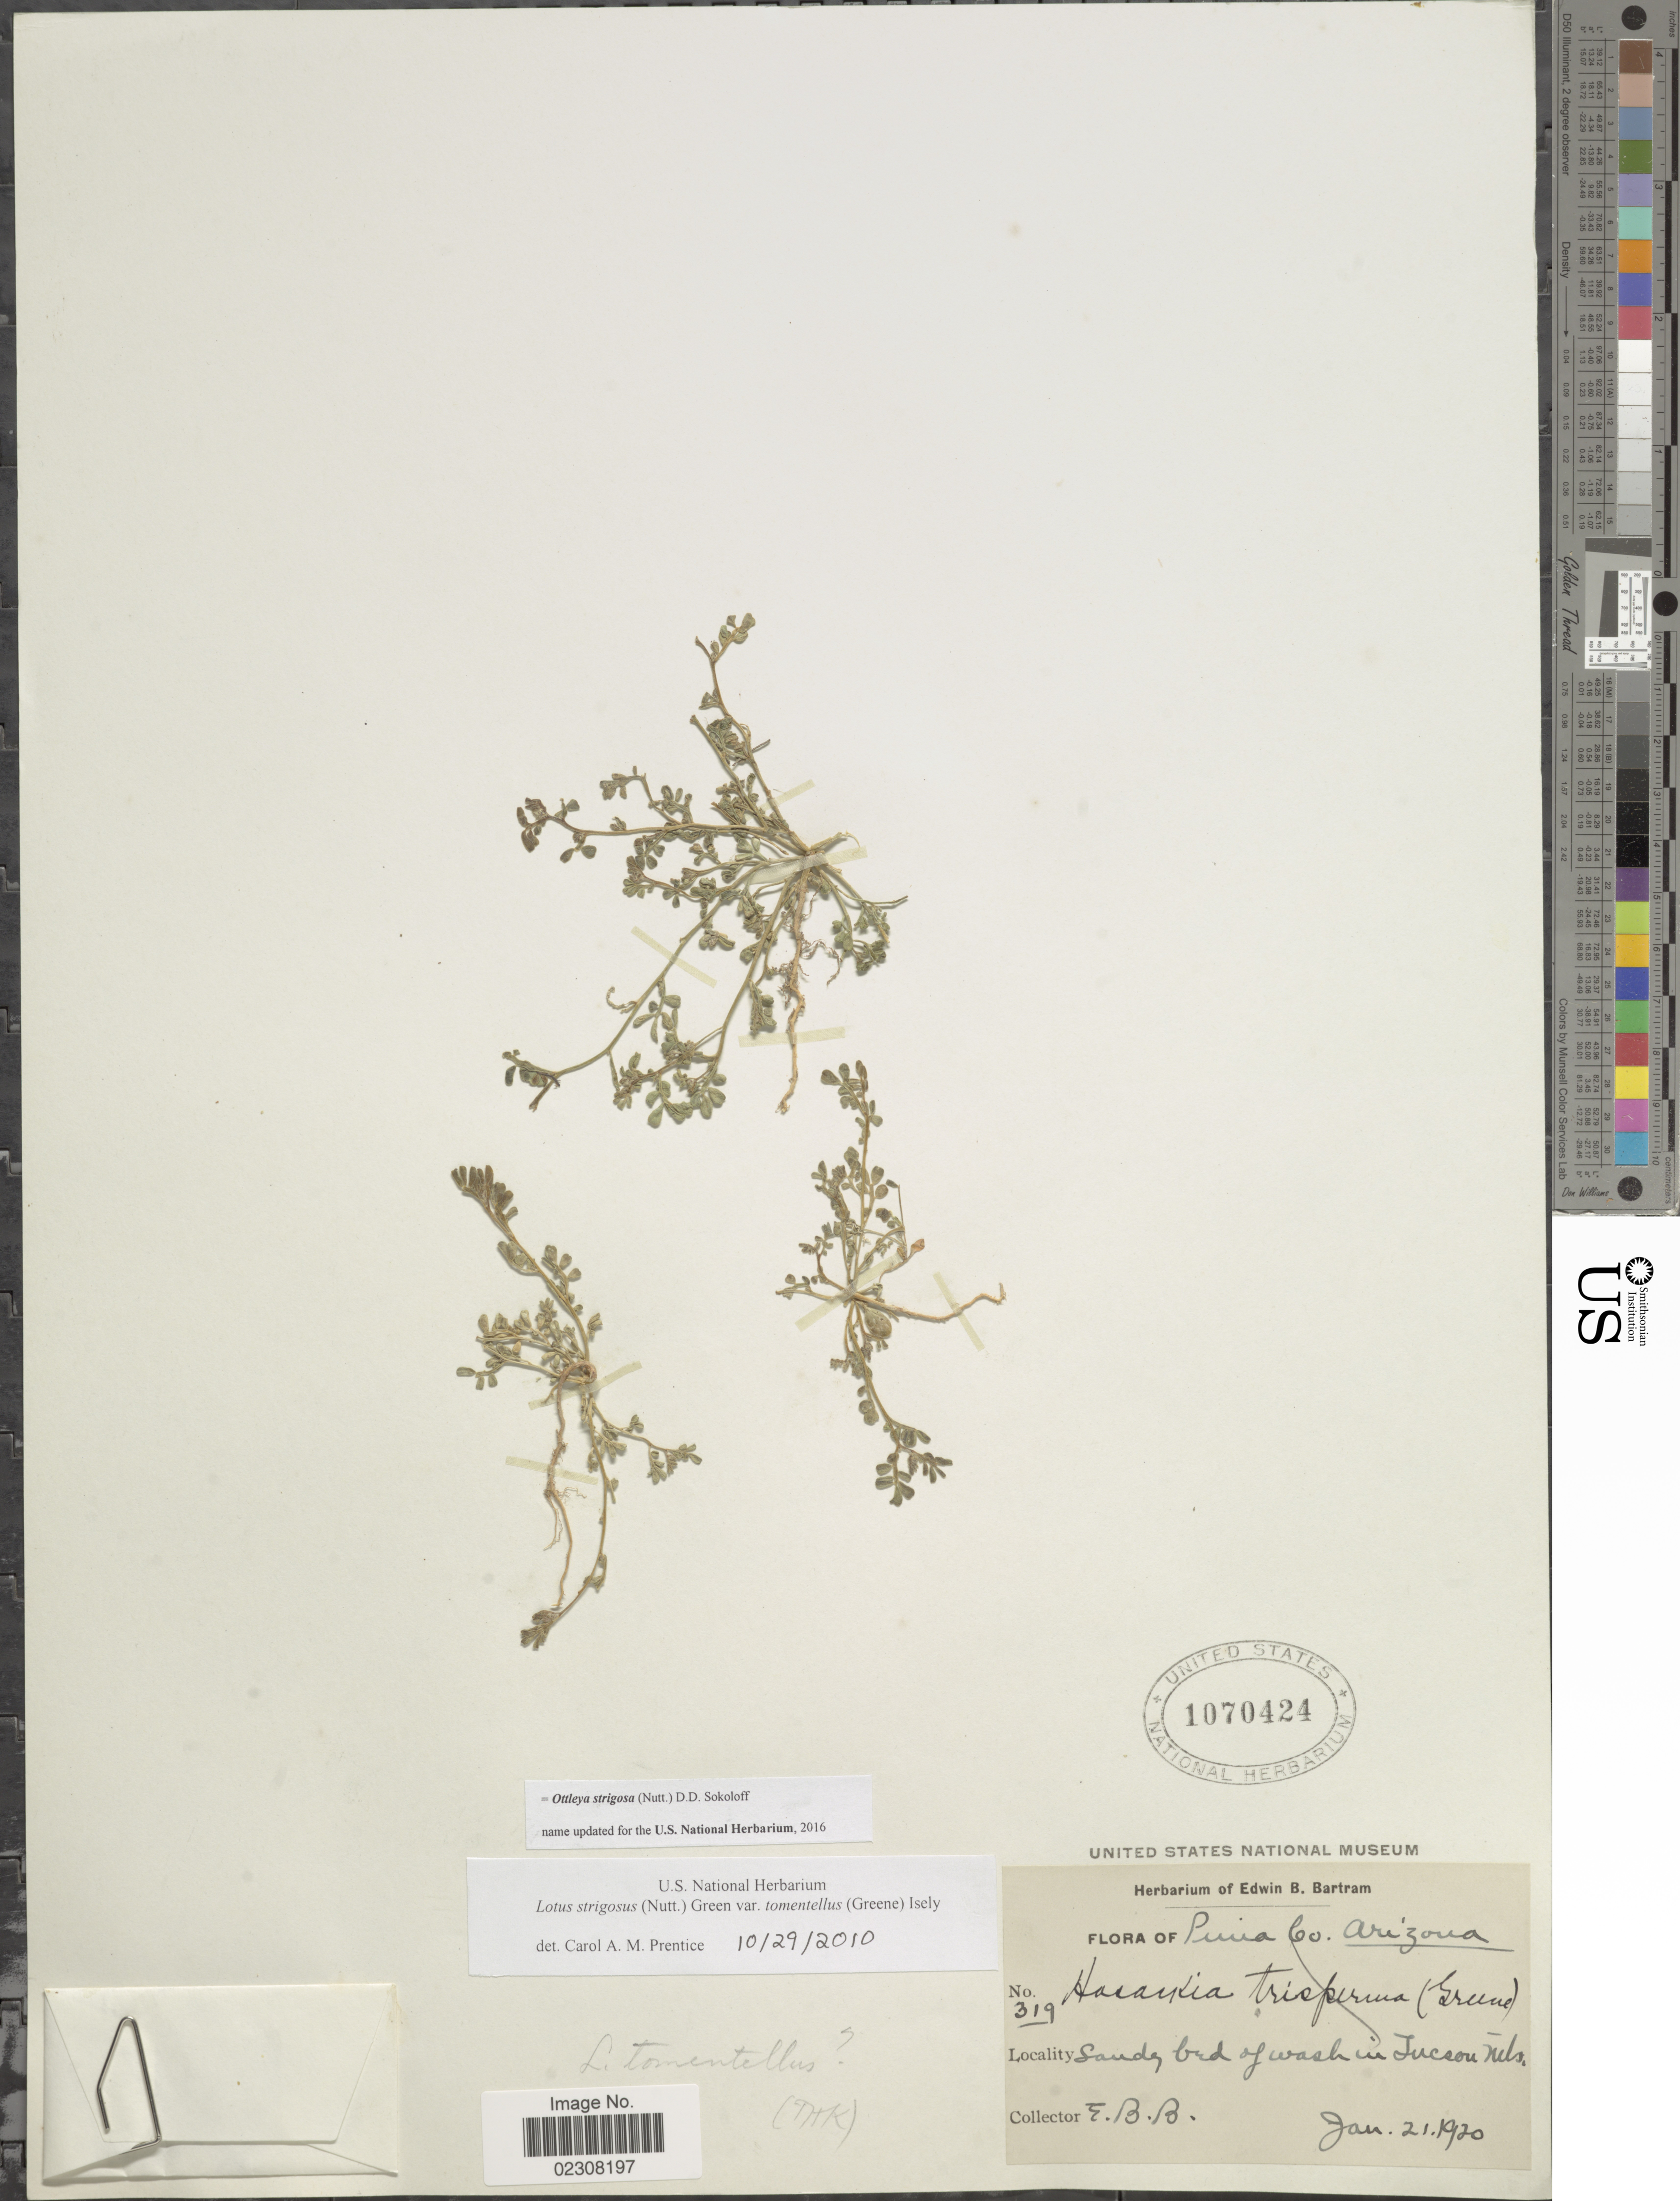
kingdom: Plantae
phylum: Tracheophyta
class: Magnoliopsida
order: Fabales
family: Fabaceae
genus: Ottleya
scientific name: Ottleya strigosa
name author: (Nutt.) D.D. Sokoloff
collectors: E. B. Bartram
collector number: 319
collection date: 1920-01-21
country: United States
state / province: Arizona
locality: Pima Co., Tucson Hills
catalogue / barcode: US 1070424